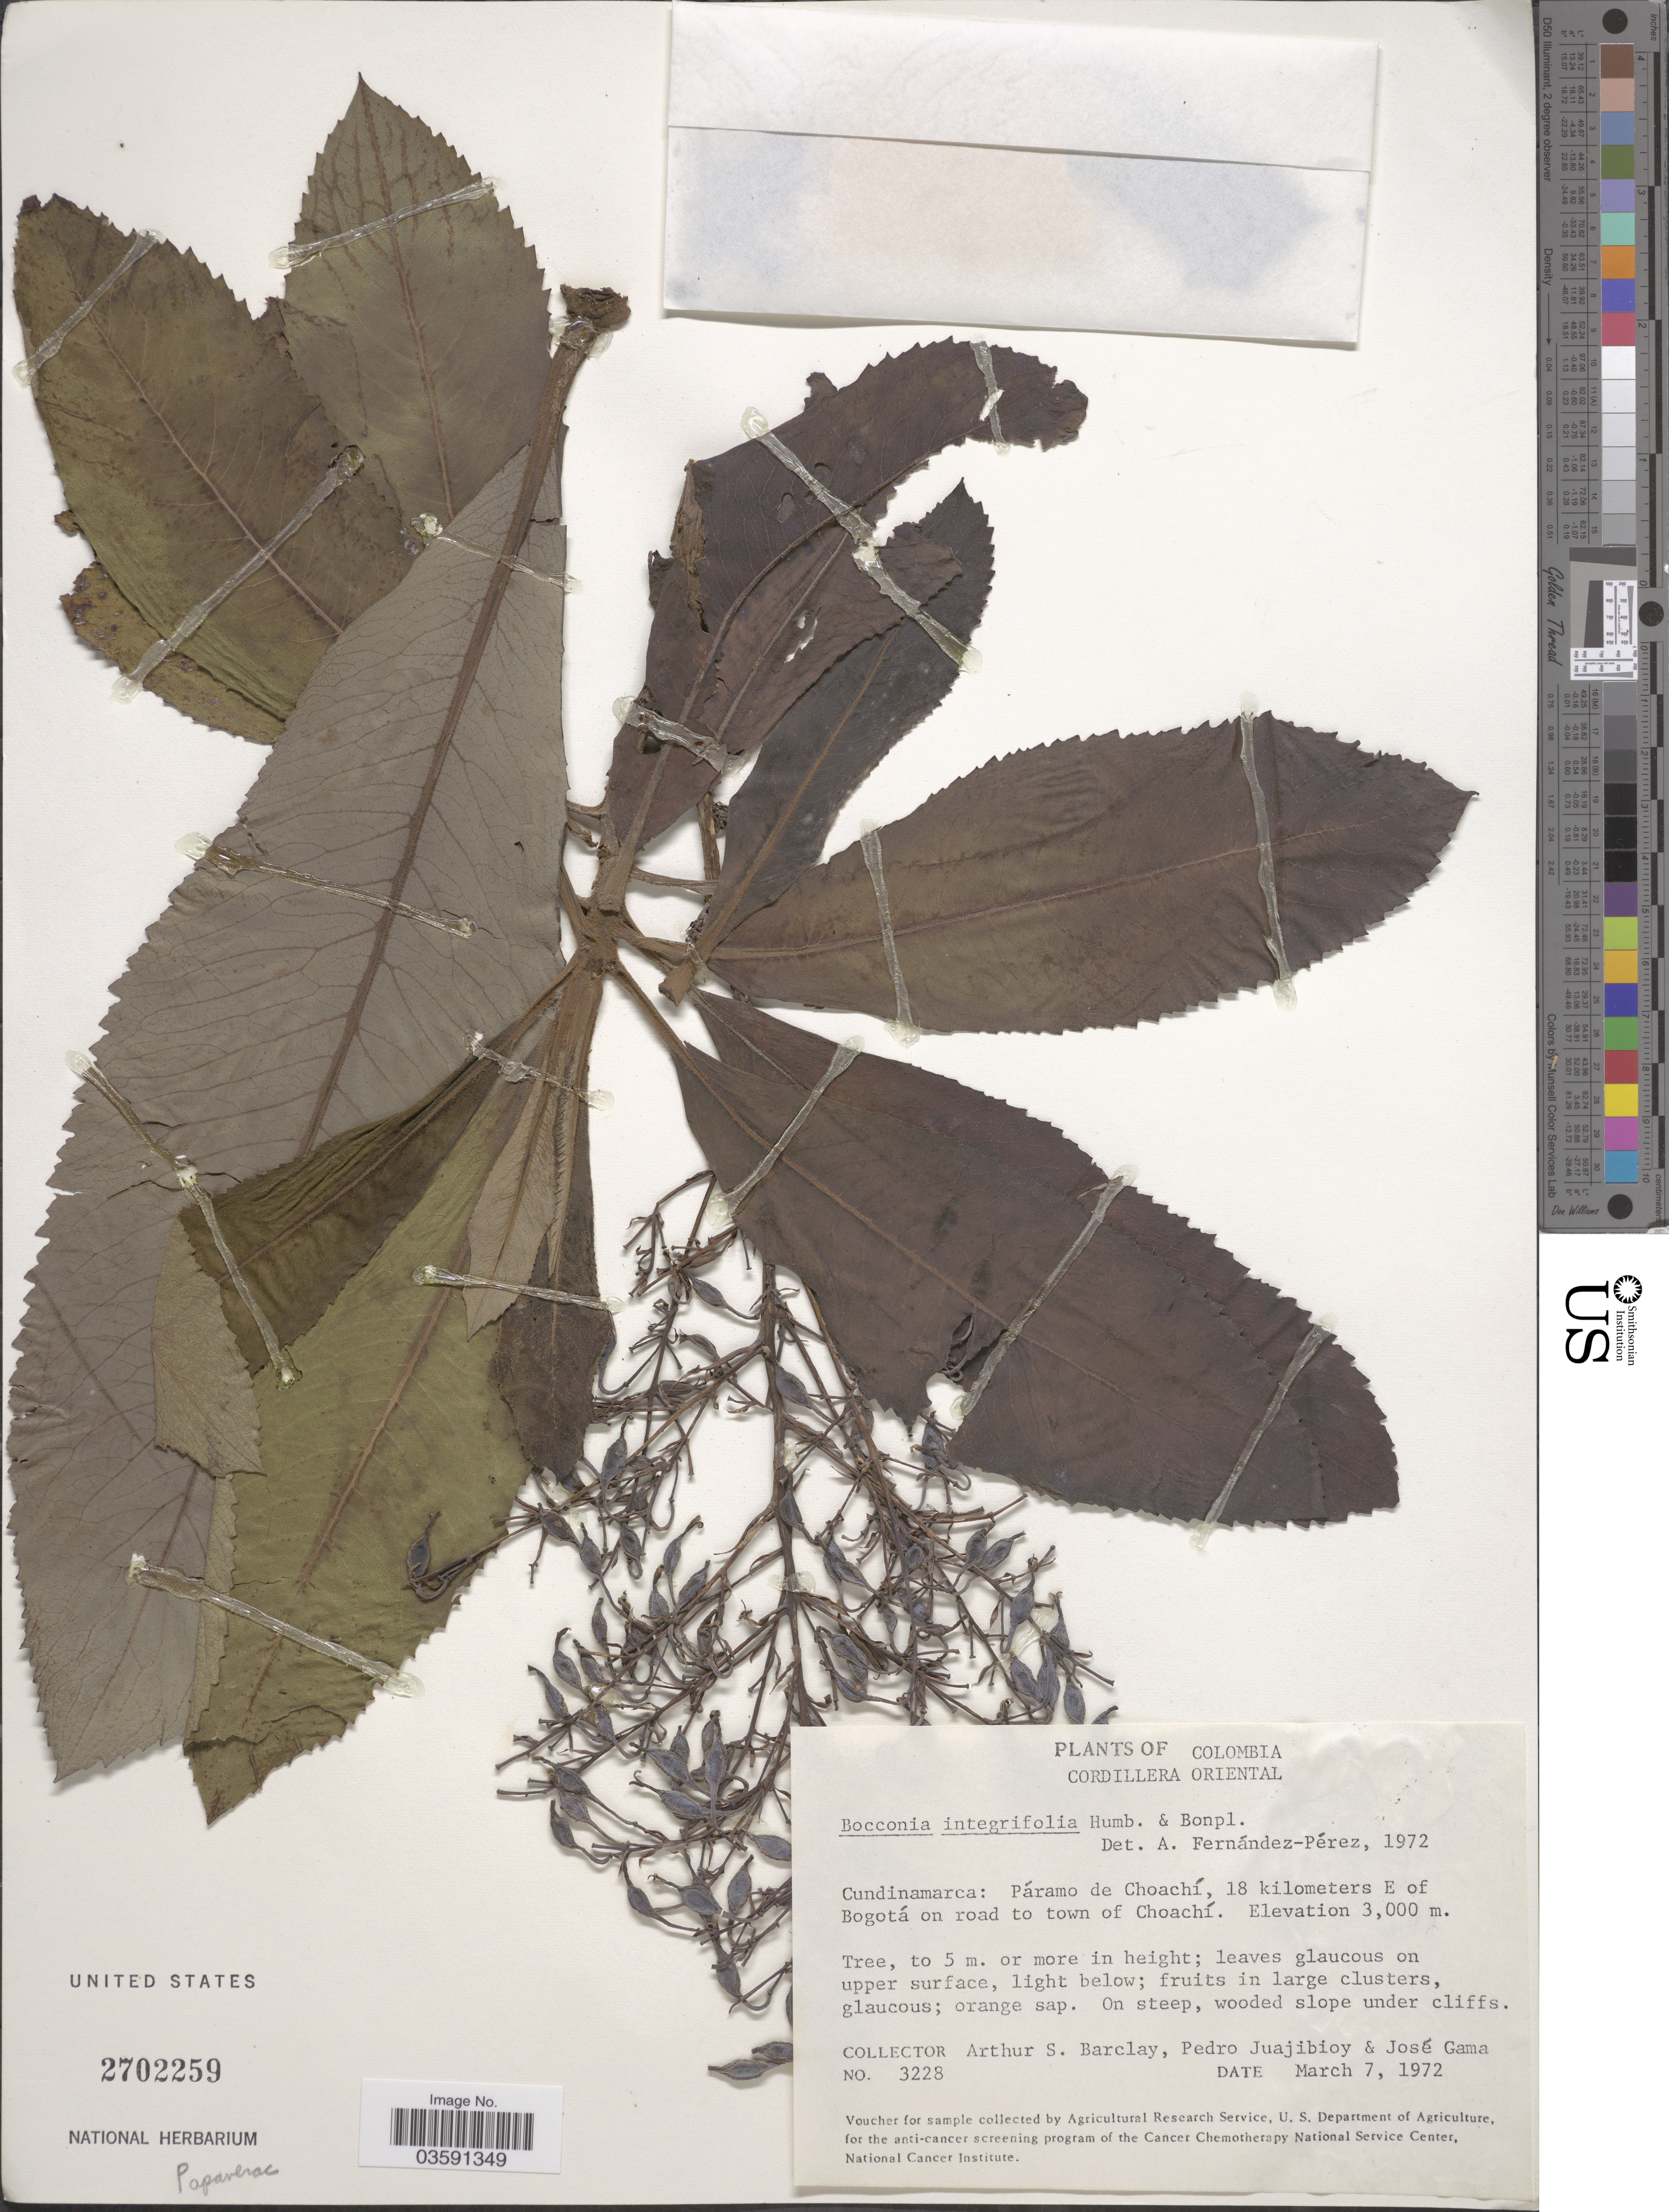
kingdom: Plantae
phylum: Tracheophyta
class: Magnoliopsida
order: Ranunculales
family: Papaveraceae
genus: Bocconia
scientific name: Bocconia integrifolia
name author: Bonpl.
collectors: A. S. Barclay, P. Juajibioy & J. Gama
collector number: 3228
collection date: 1972-03-07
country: Colombia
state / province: Cundinamarca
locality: Cordillera Oriental. Páramo de Choachí, 18 kilometers E of Bogotá on road to town of Choachí.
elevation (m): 3000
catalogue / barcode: US 2702259